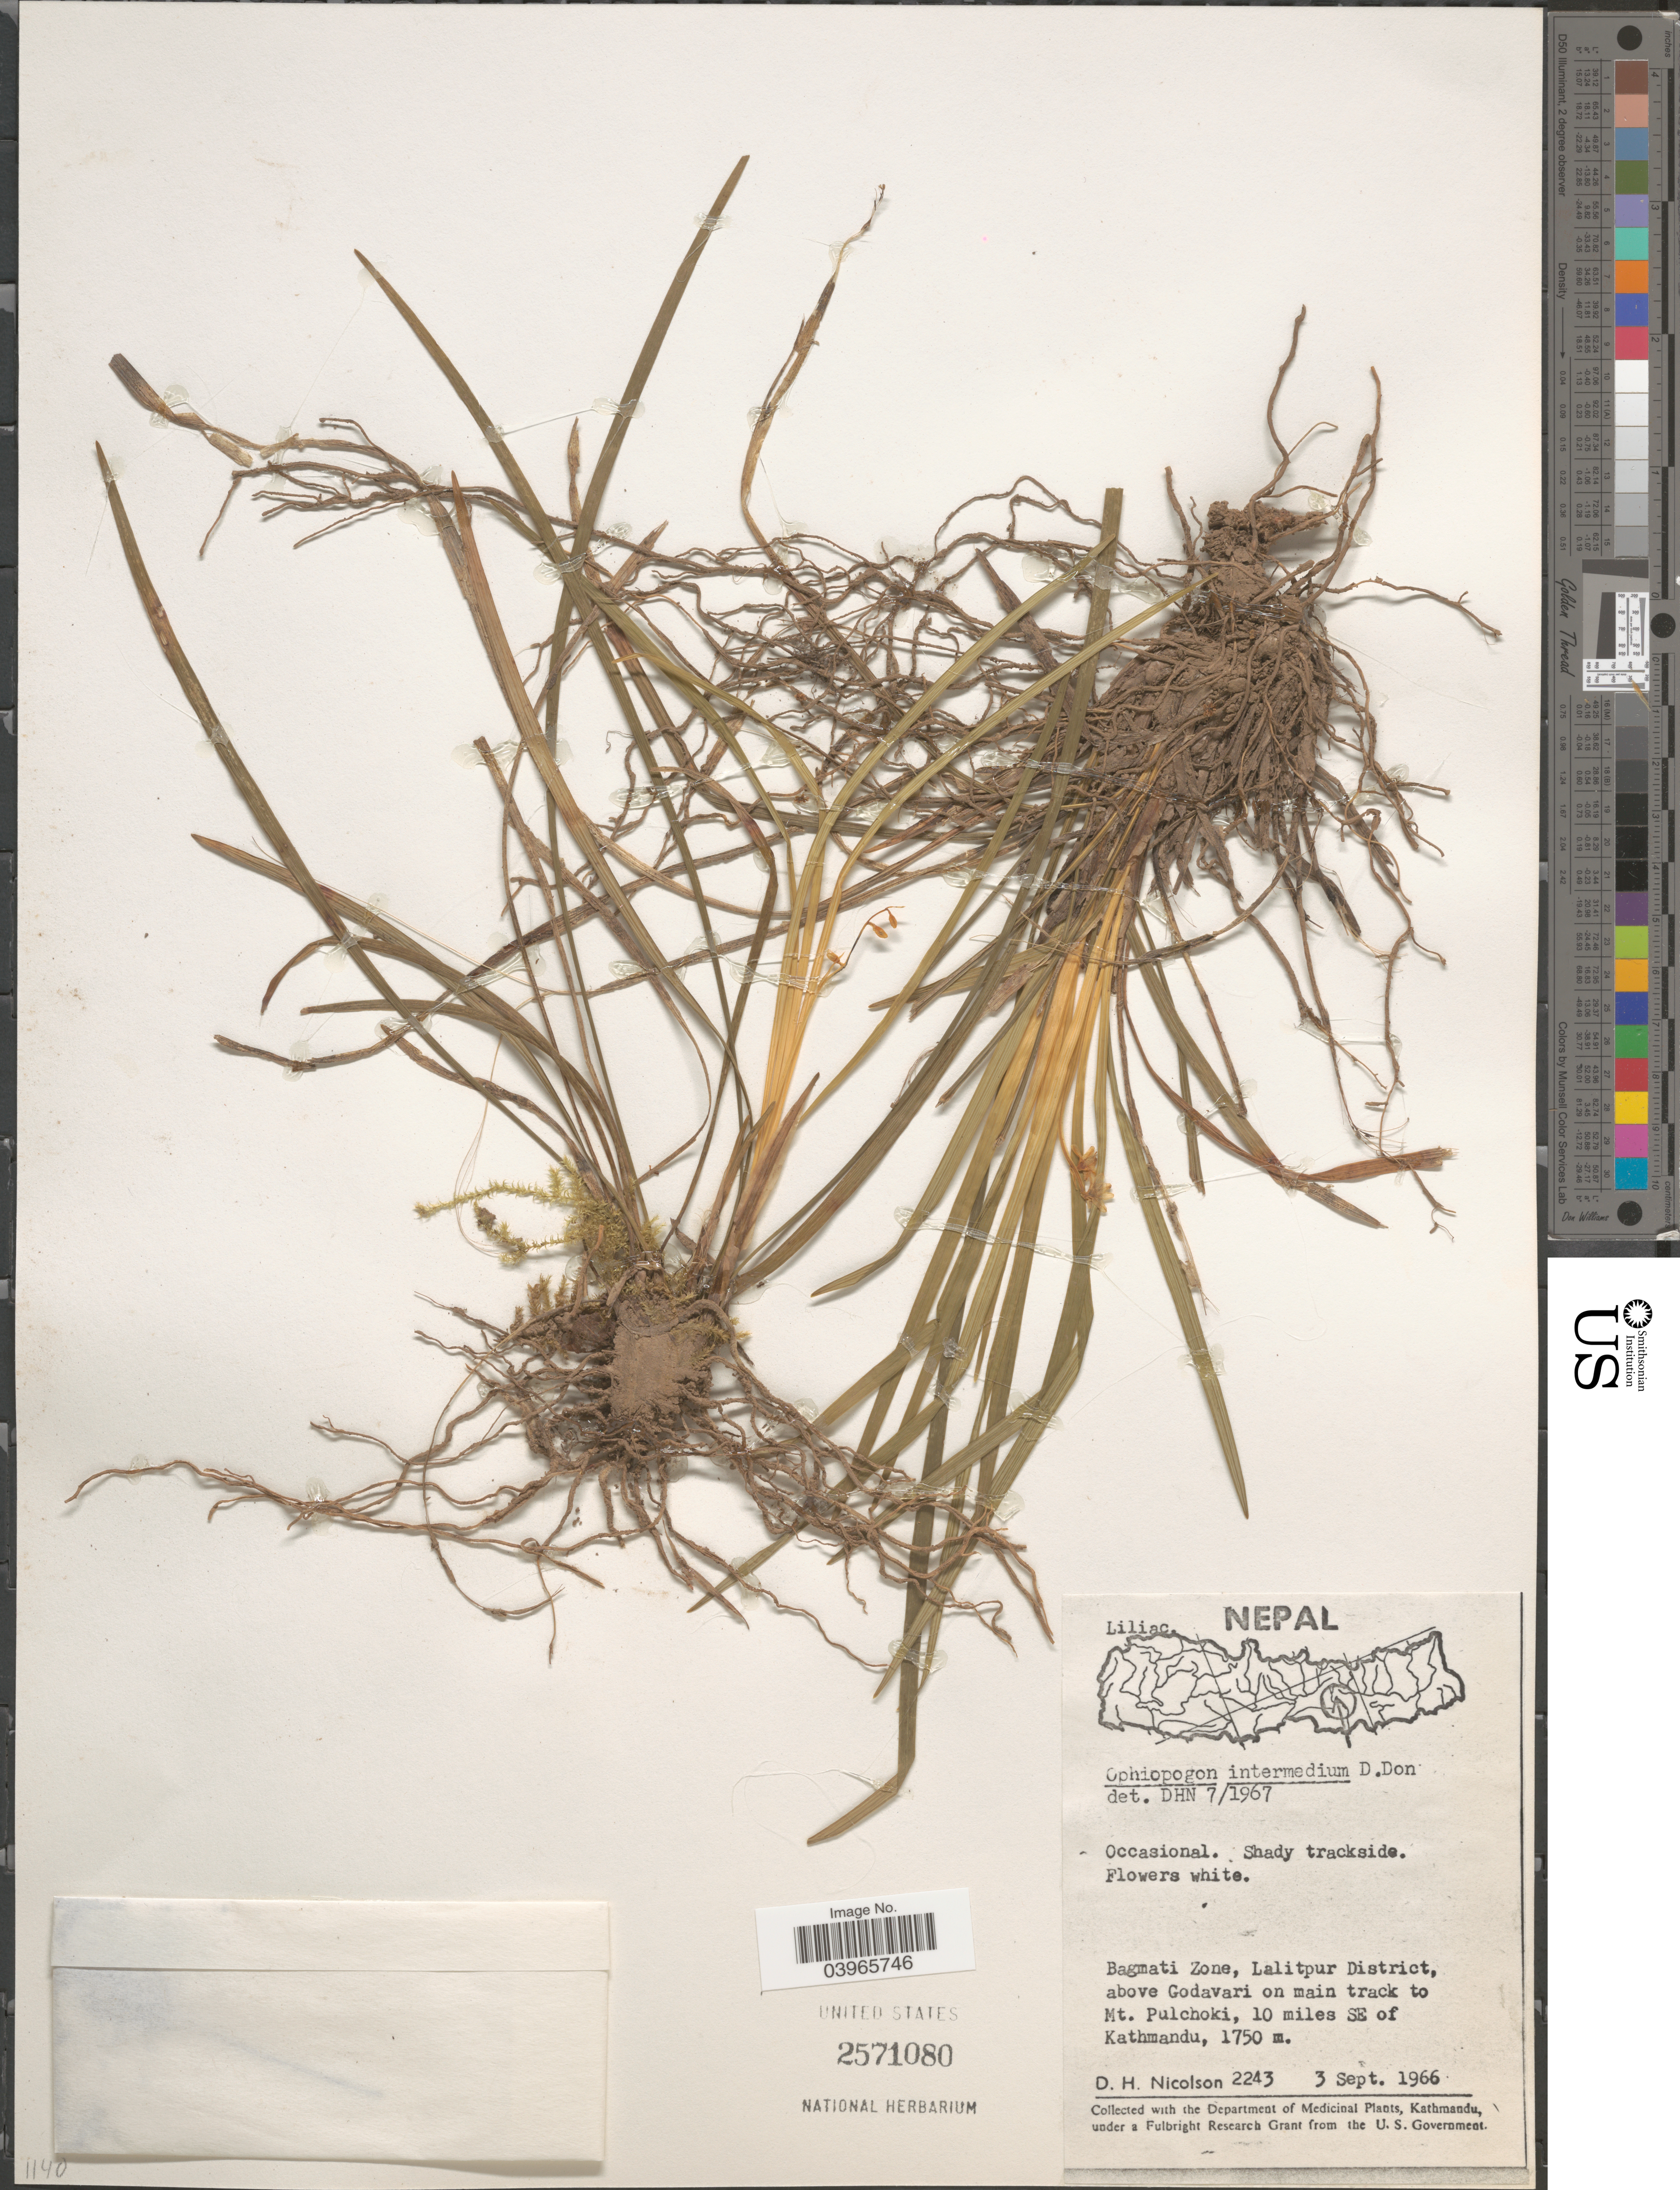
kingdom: Plantae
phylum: Tracheophyta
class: Liliopsida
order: Asparagales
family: Asparagaceae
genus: Ophiopogon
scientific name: Ophiopogon intermedius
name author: D. Don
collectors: D. H. Nicolson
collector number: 2243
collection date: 1966-09-03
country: Nepal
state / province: Bagmati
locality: Bagmati Zone, Lalitpur District, above Godavari on main track to Mt. Pulchoki, 10 miles SE of Kathmandu.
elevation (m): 1750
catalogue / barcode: US 2571080